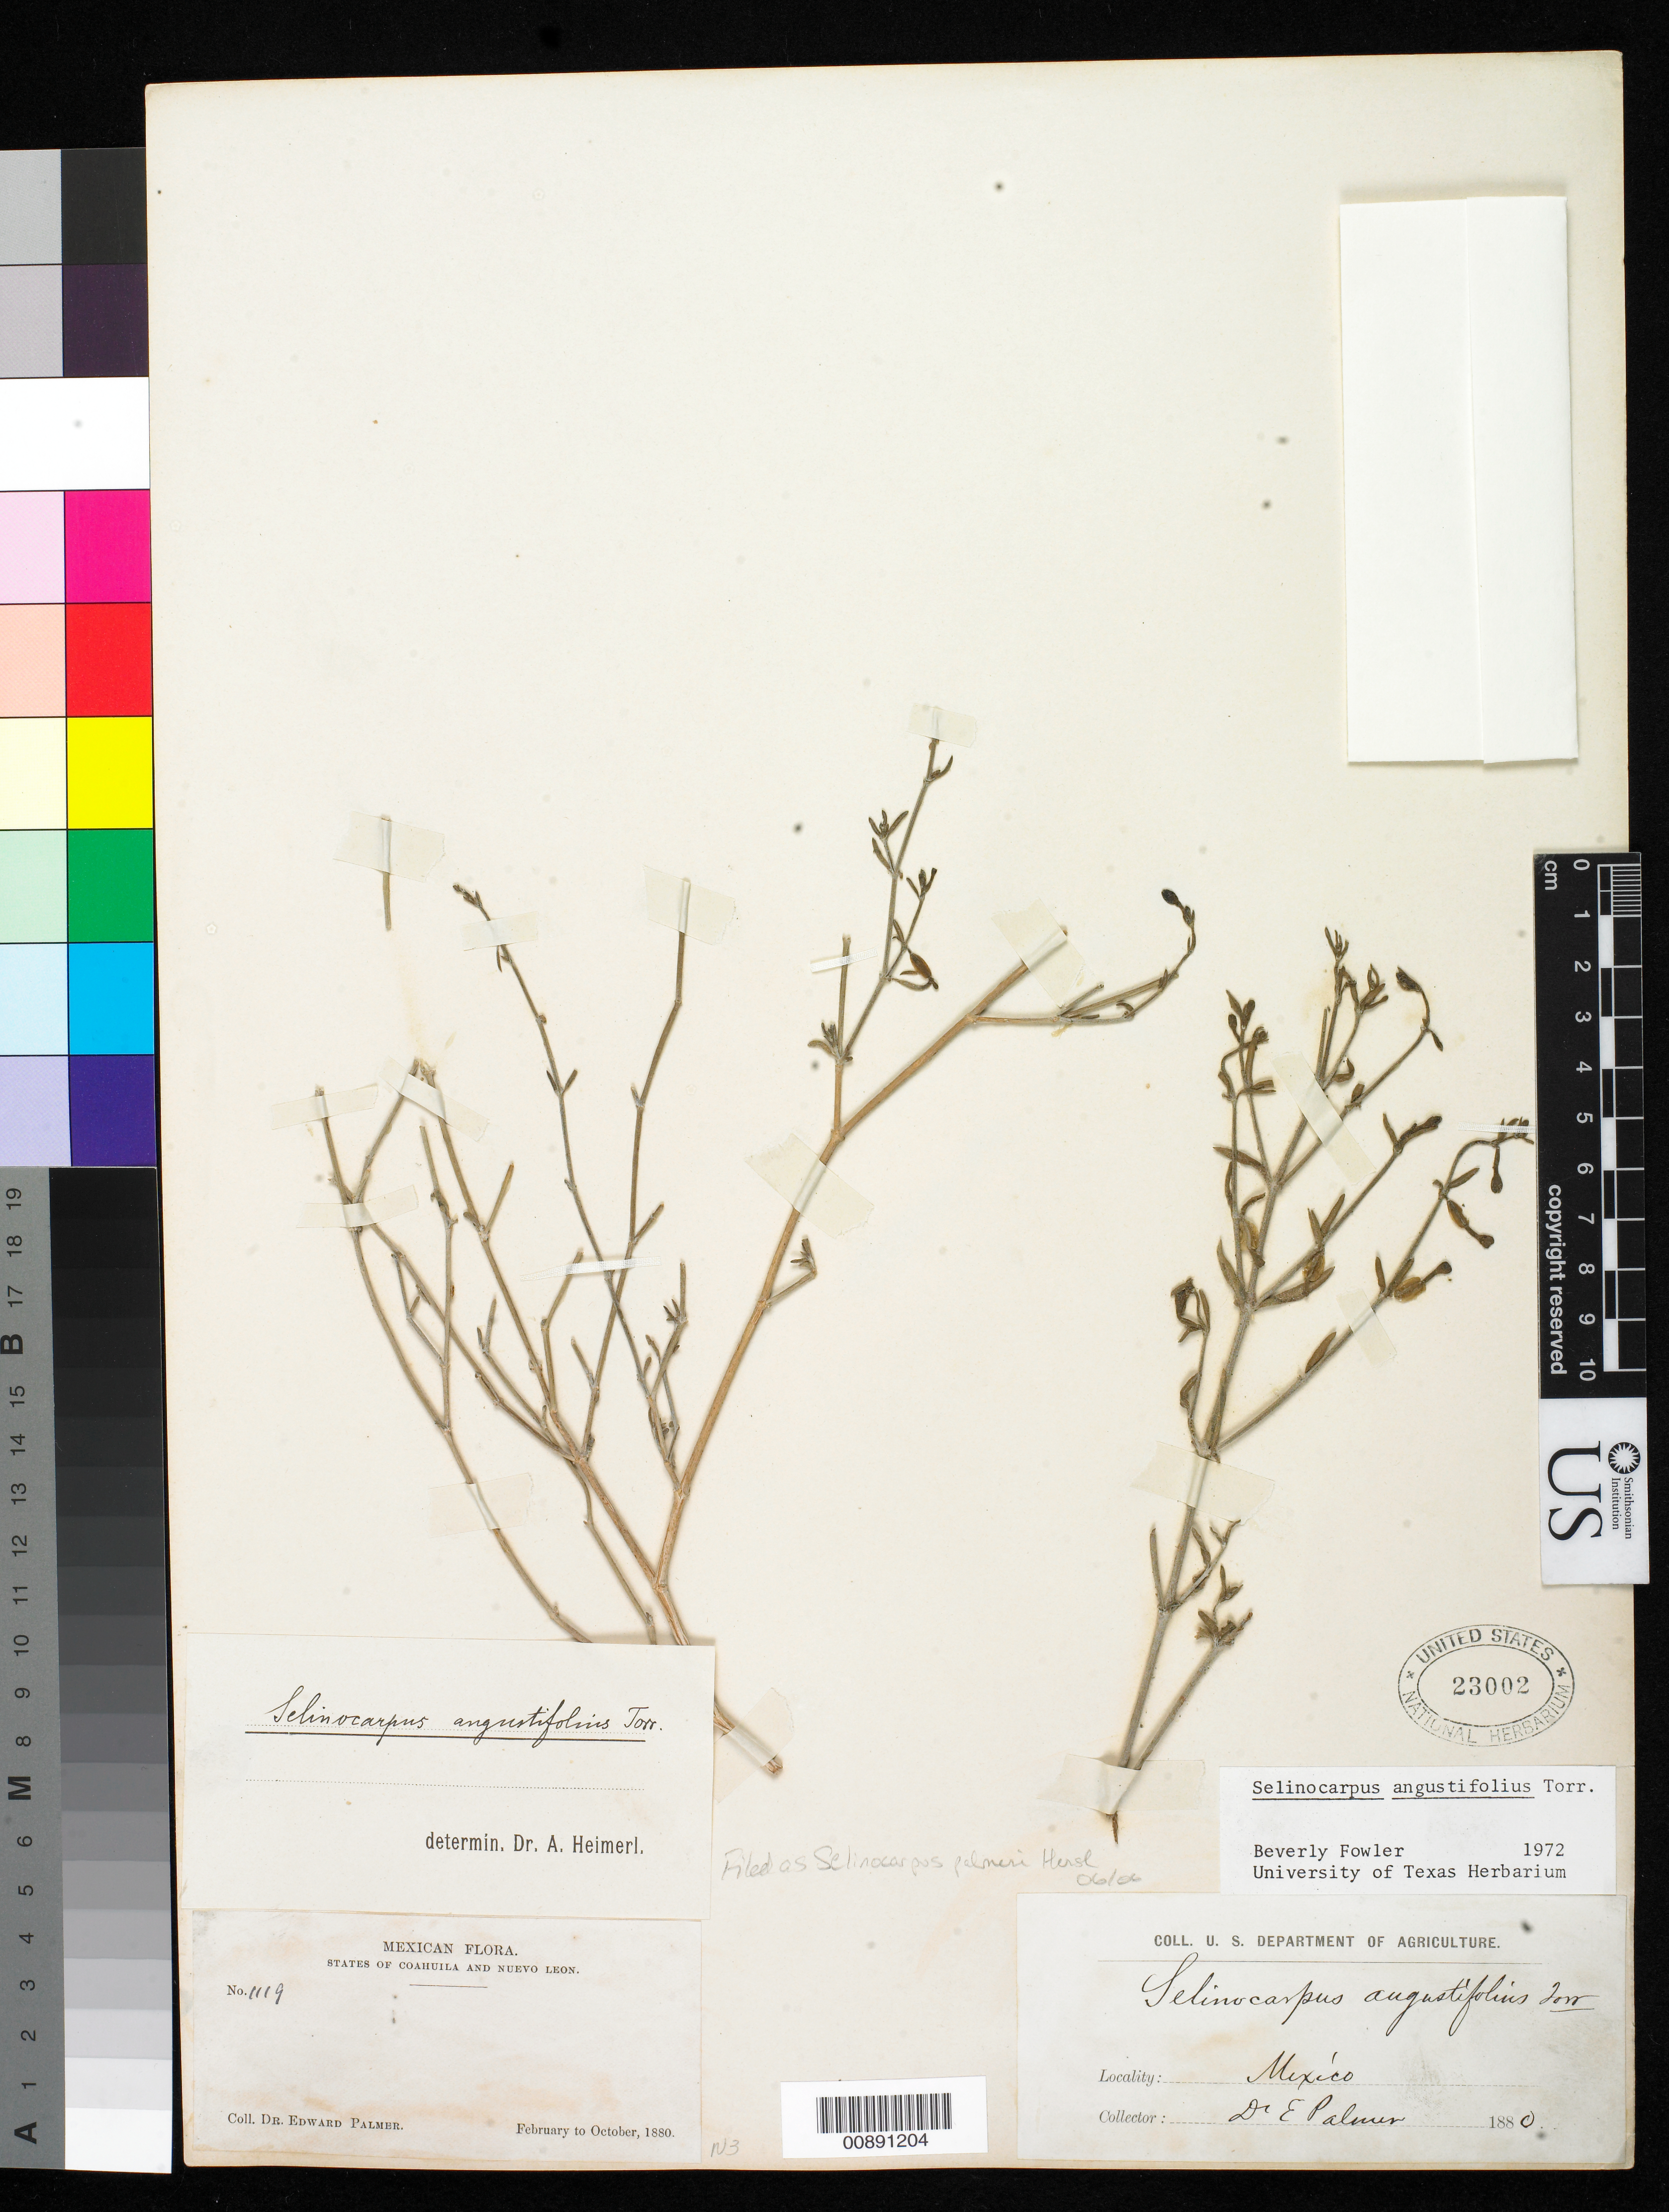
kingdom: Plantae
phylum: Tracheophyta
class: Magnoliopsida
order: Caryophyllales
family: Nyctaginaceae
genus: Acleisanthes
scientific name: Acleisanthes angustifolius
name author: (Torr.) R.A. Levin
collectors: E. Palmer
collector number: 1119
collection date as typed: Feb 1880 to -- Nov 1880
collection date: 1880-02/1880-11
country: Mexico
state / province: Coahuila / Nuevo León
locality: States of Coahuila and Nuevo León.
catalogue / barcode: US 23002